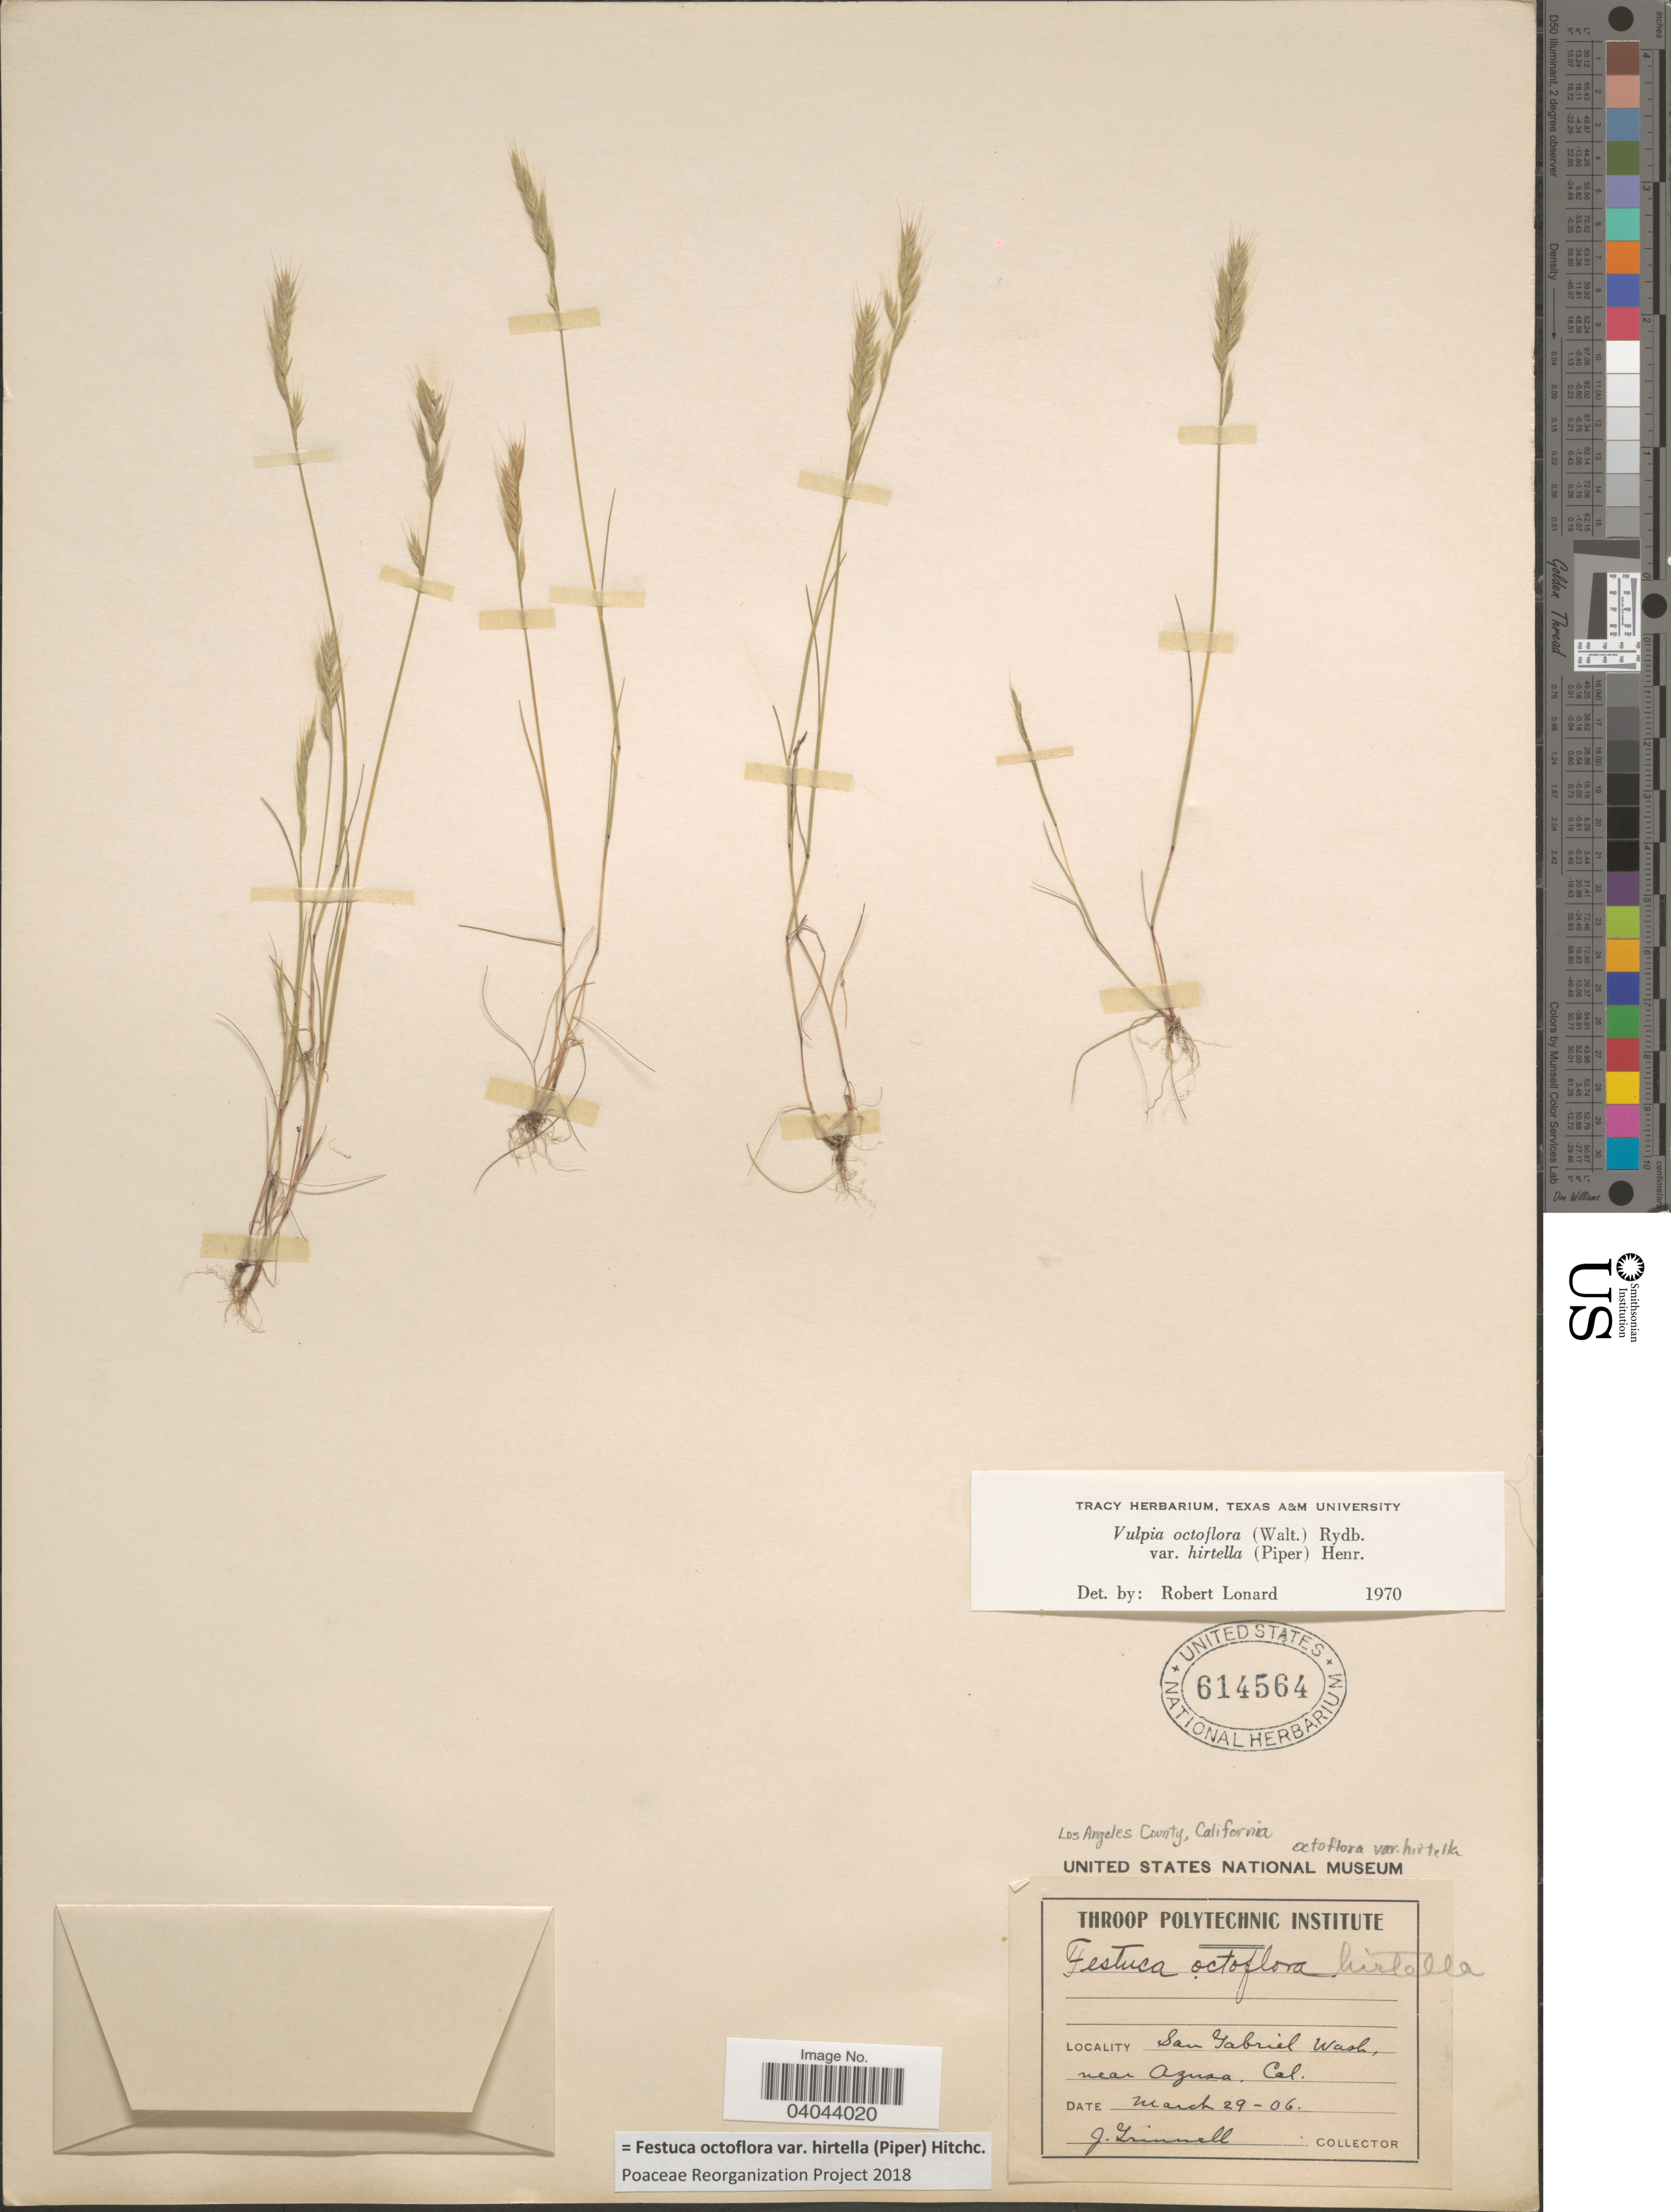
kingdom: Plantae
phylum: Tracheophyta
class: Liliopsida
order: Poales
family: Poaceae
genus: Festuca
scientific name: Festuca octoflora var. hirtella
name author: Piper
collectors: J. Grinnell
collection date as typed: Transcribed d/m/y: 29/3/6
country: United States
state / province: California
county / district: Los Angeles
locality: Los Angeles County. San Gabriel Wash; near Azusa.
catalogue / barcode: US 614564